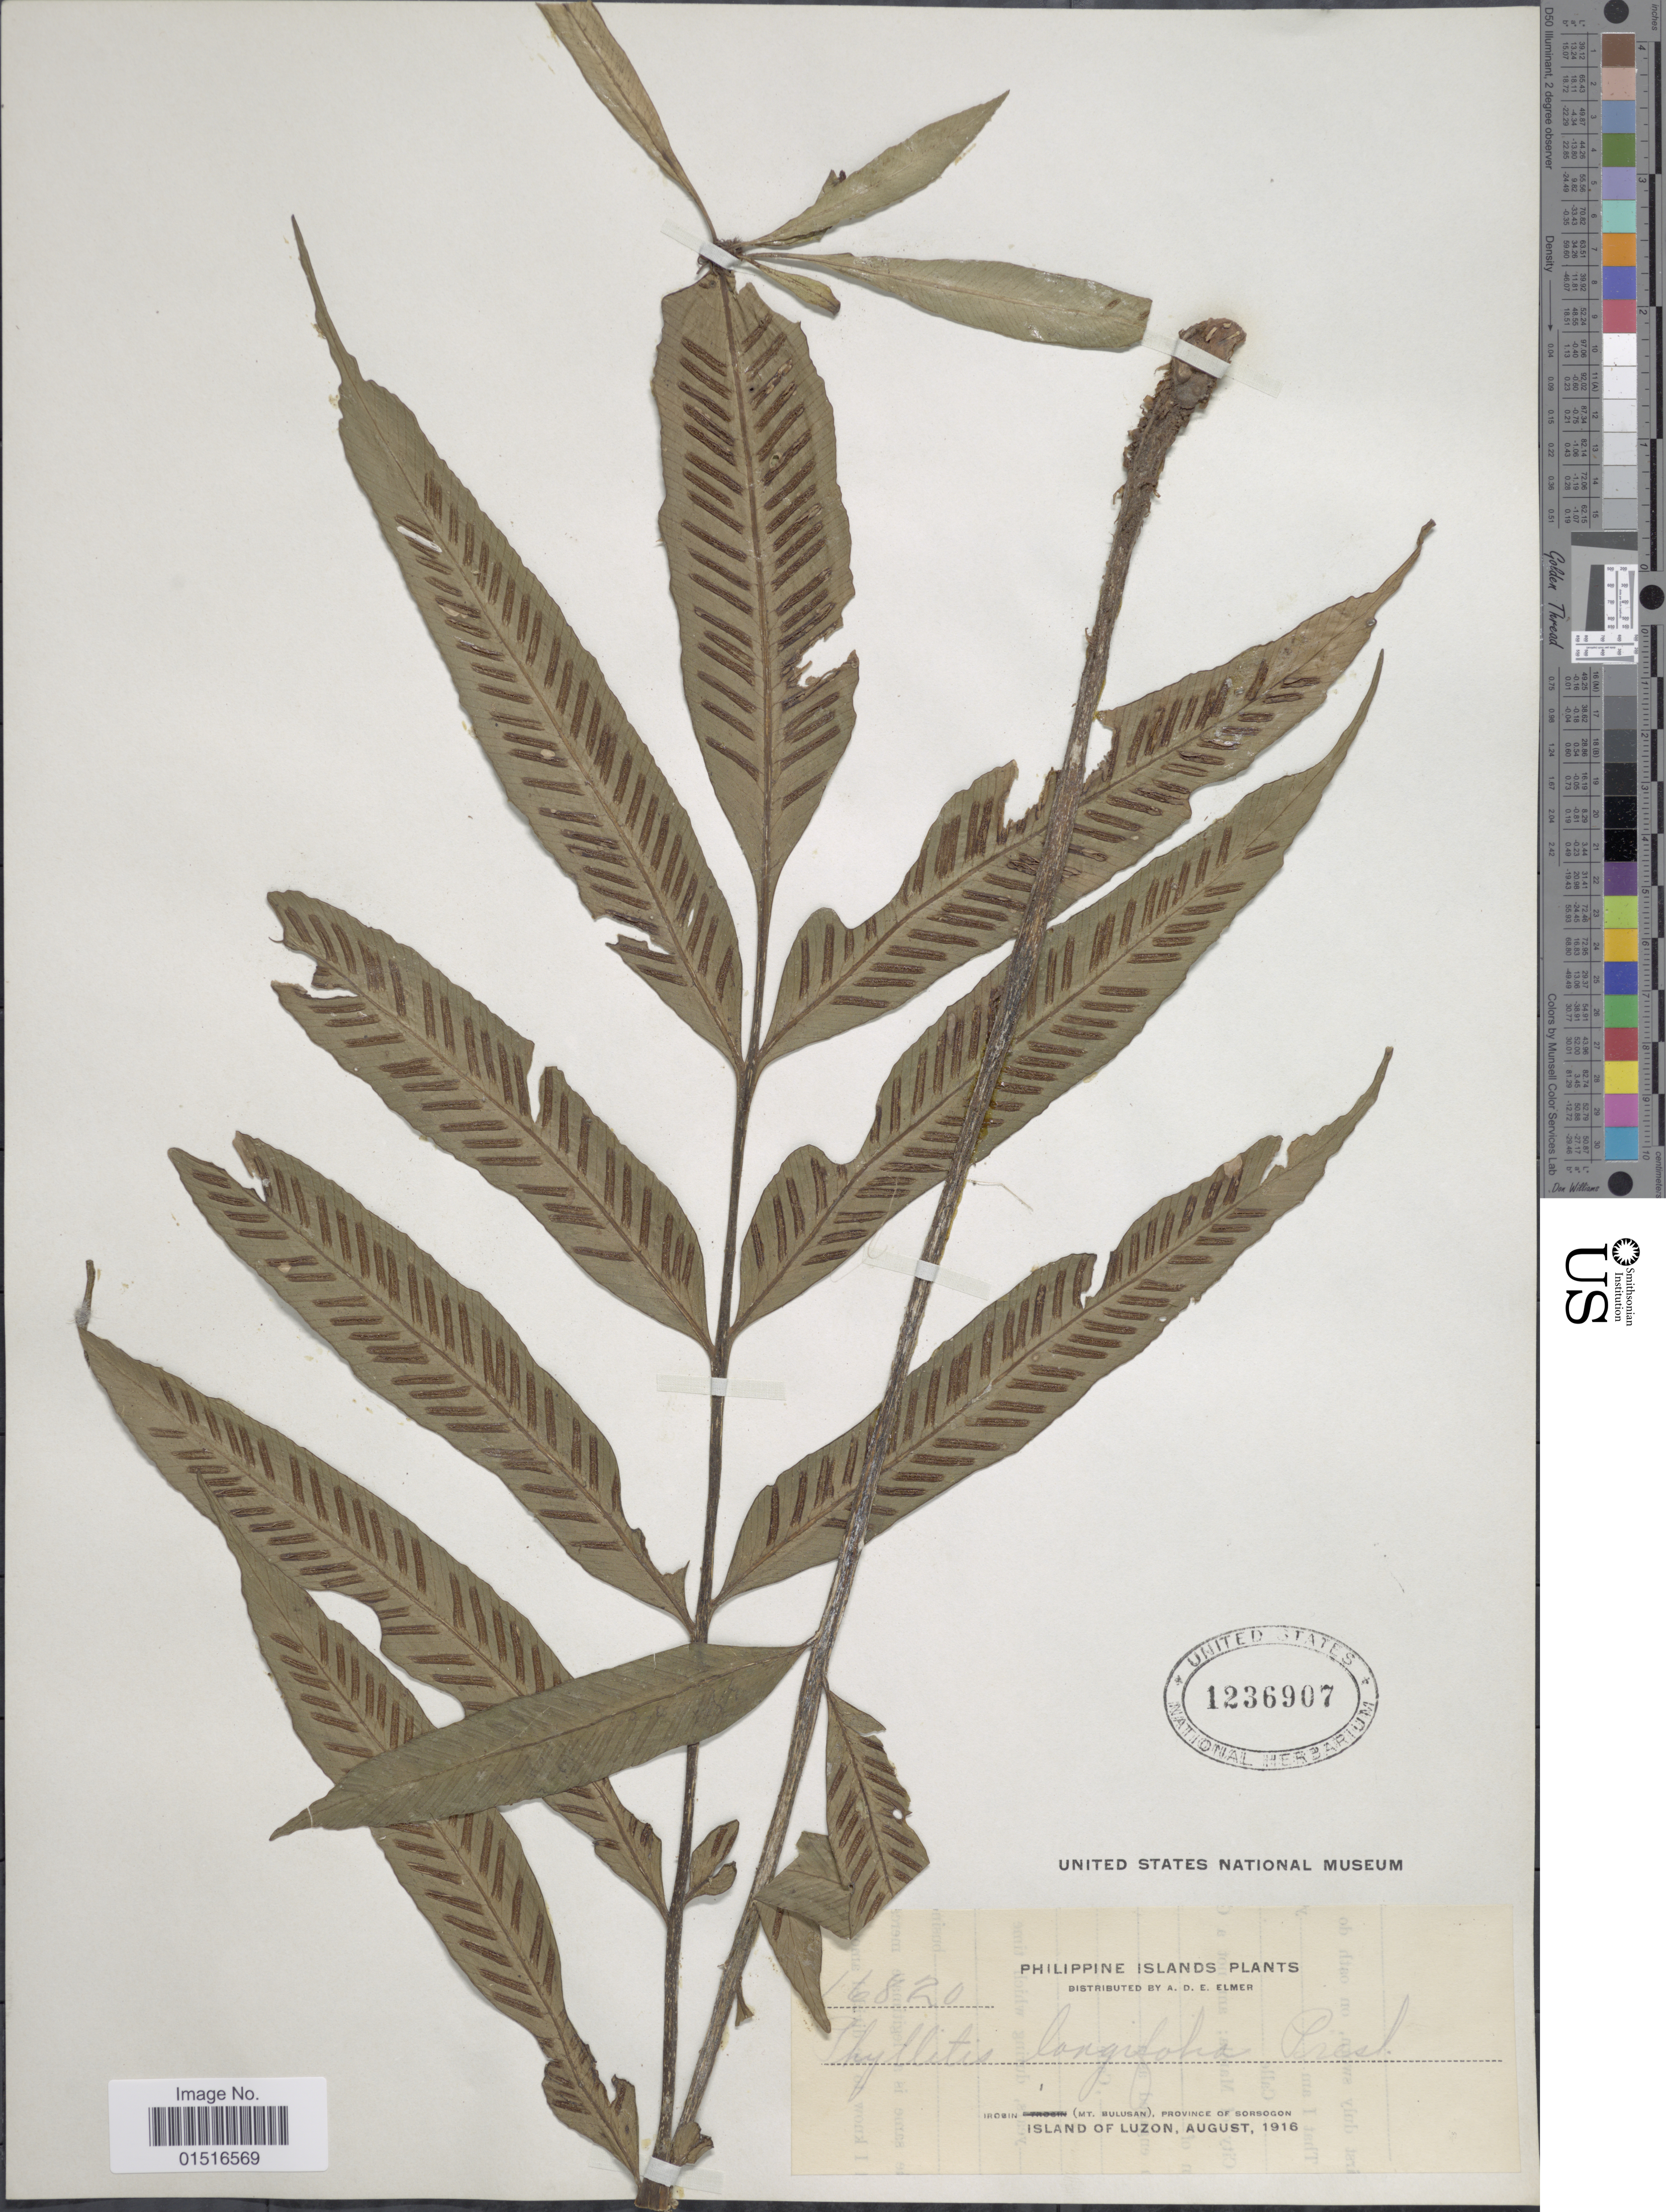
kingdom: Plantae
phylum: Tracheophyta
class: Polypodiopsida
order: Polypodiales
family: Aspleniaceae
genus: Asplenium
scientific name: Asplenium longifolium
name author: D. Don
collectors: A. D. E. Elmer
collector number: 16820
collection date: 1916-08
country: Philippines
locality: Philippine Islands, Irosin (Mt. Bulusan), Province of Sorsogon, Island of Luzon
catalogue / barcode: US 1236907